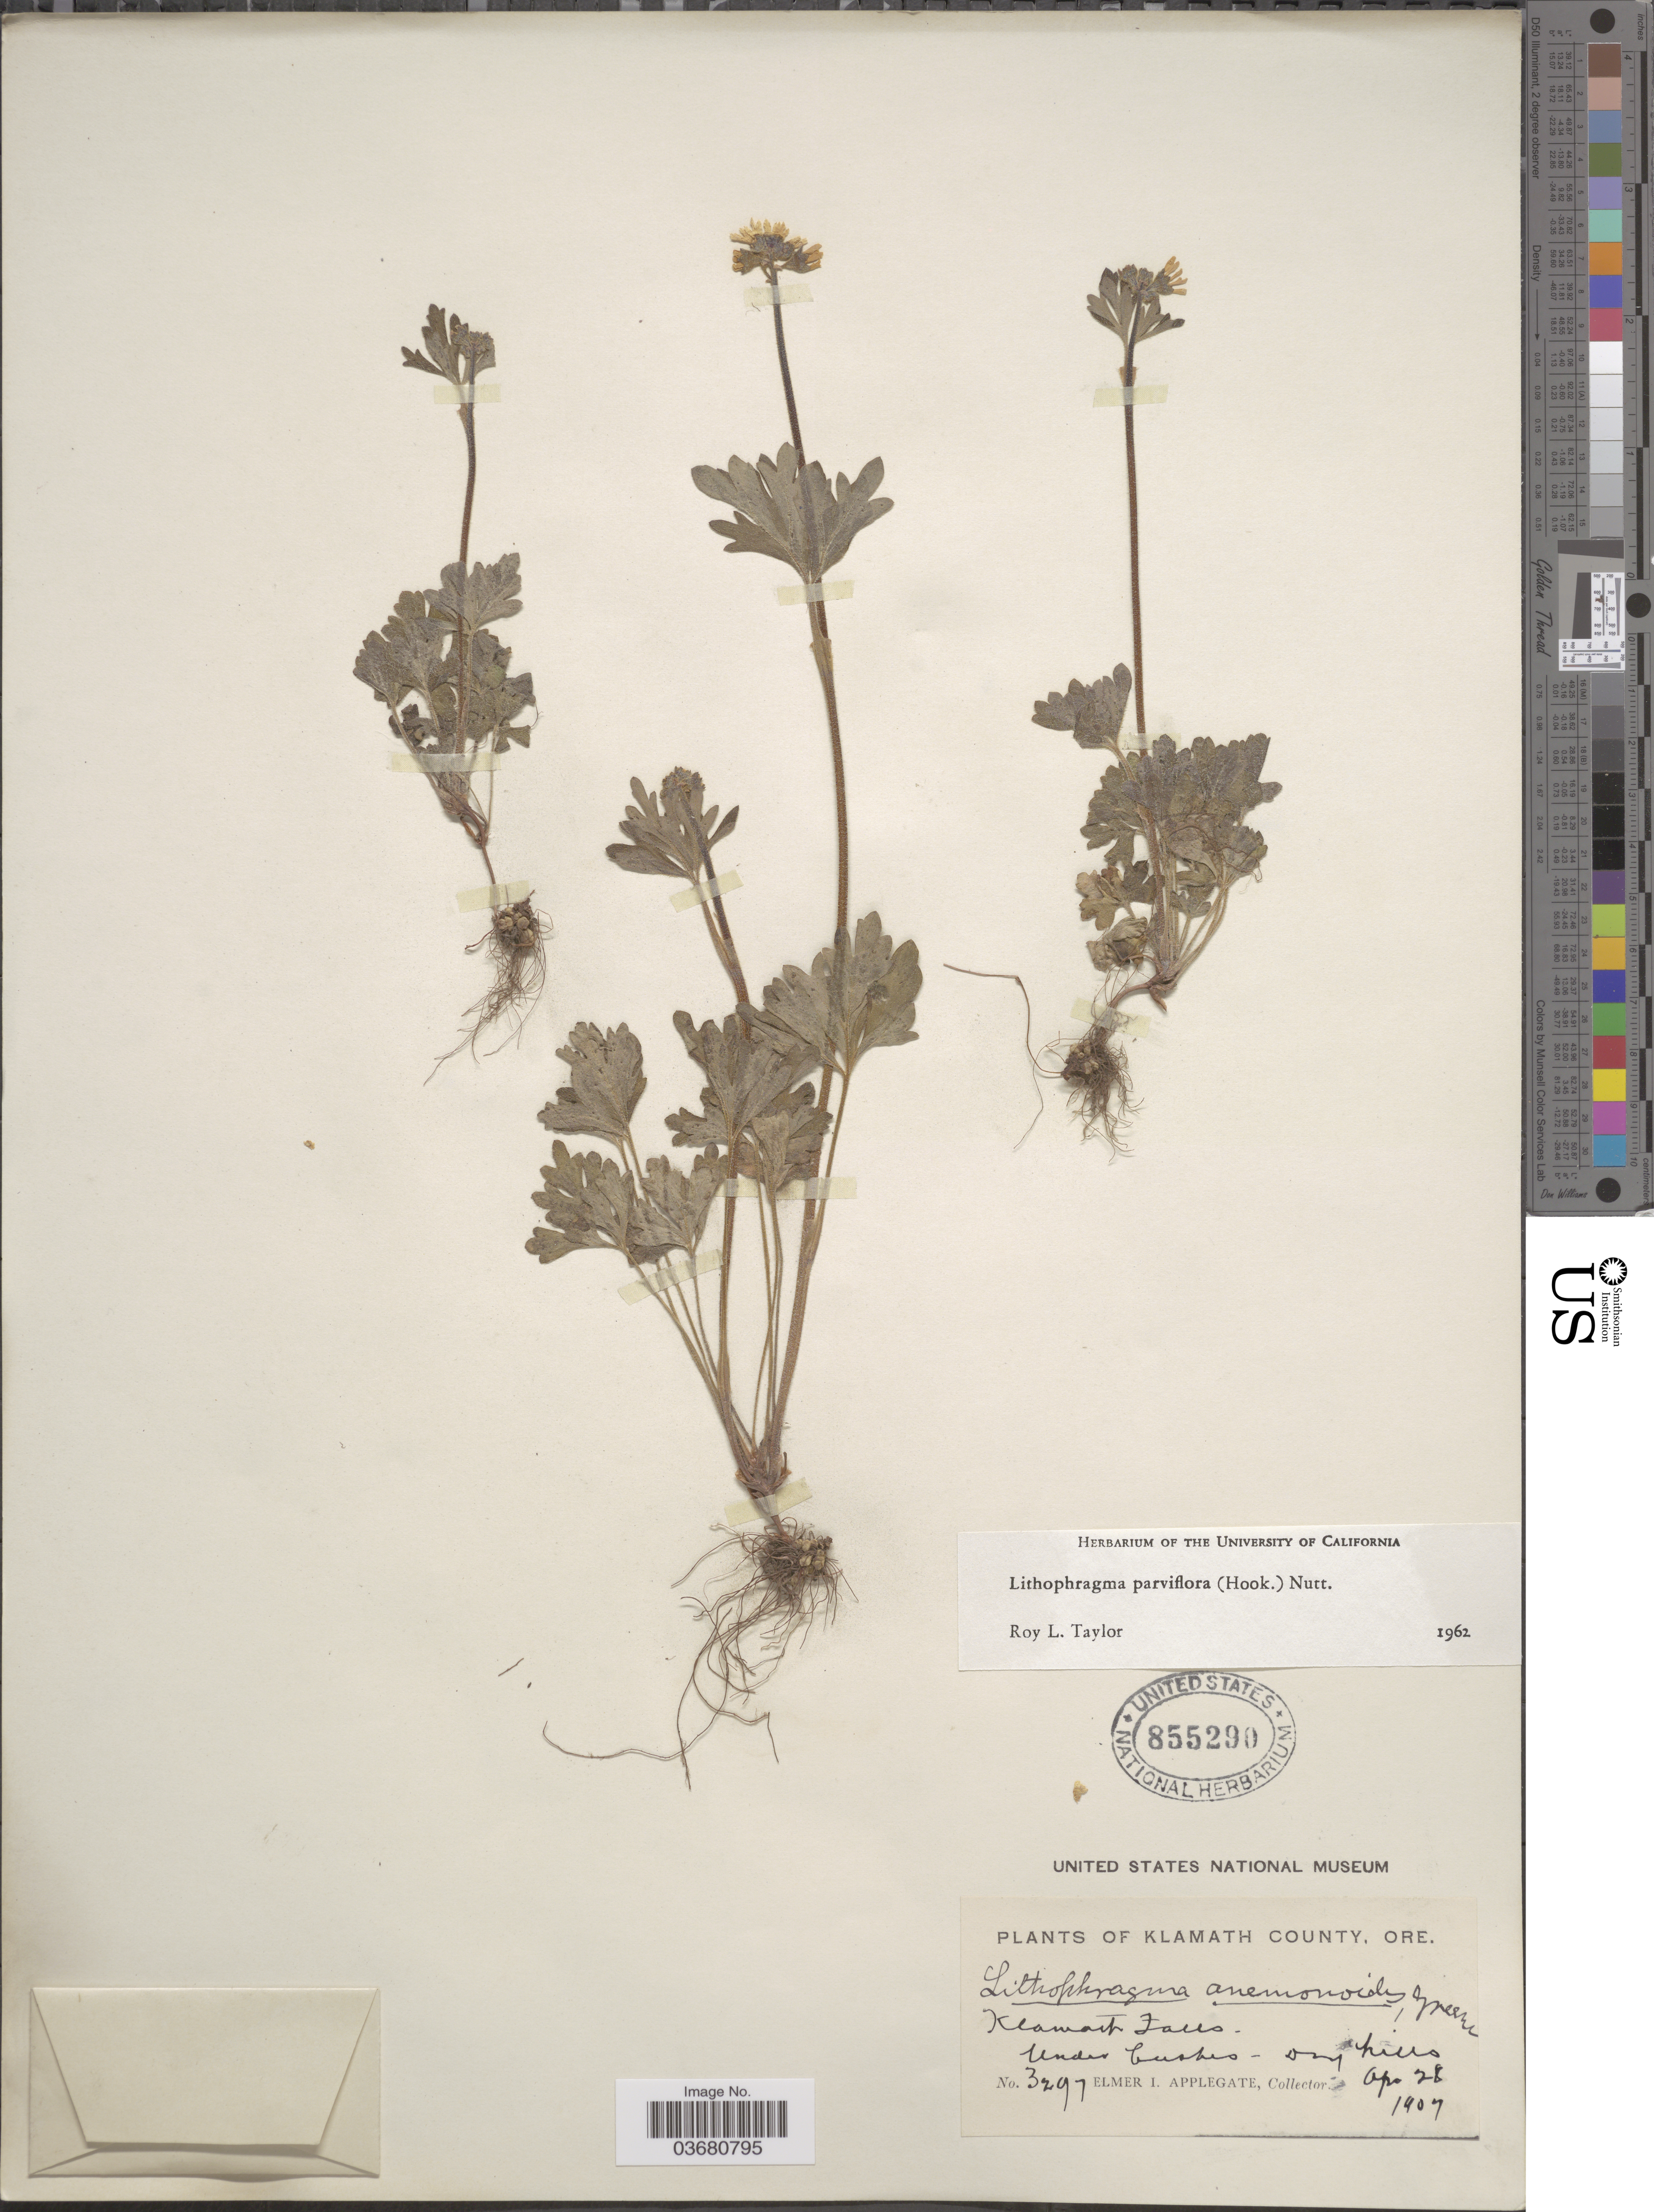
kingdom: Plantae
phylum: Tracheophyta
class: Magnoliopsida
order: Saxifragales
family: Saxifragaceae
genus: Lithophragma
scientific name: Lithophragma parviflorum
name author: (Hook.) Nutt.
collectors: E. I. Applegate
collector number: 3297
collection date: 1907-04-28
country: United States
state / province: Oregon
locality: Klamath County. Klamath Falls.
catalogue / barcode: US 855290